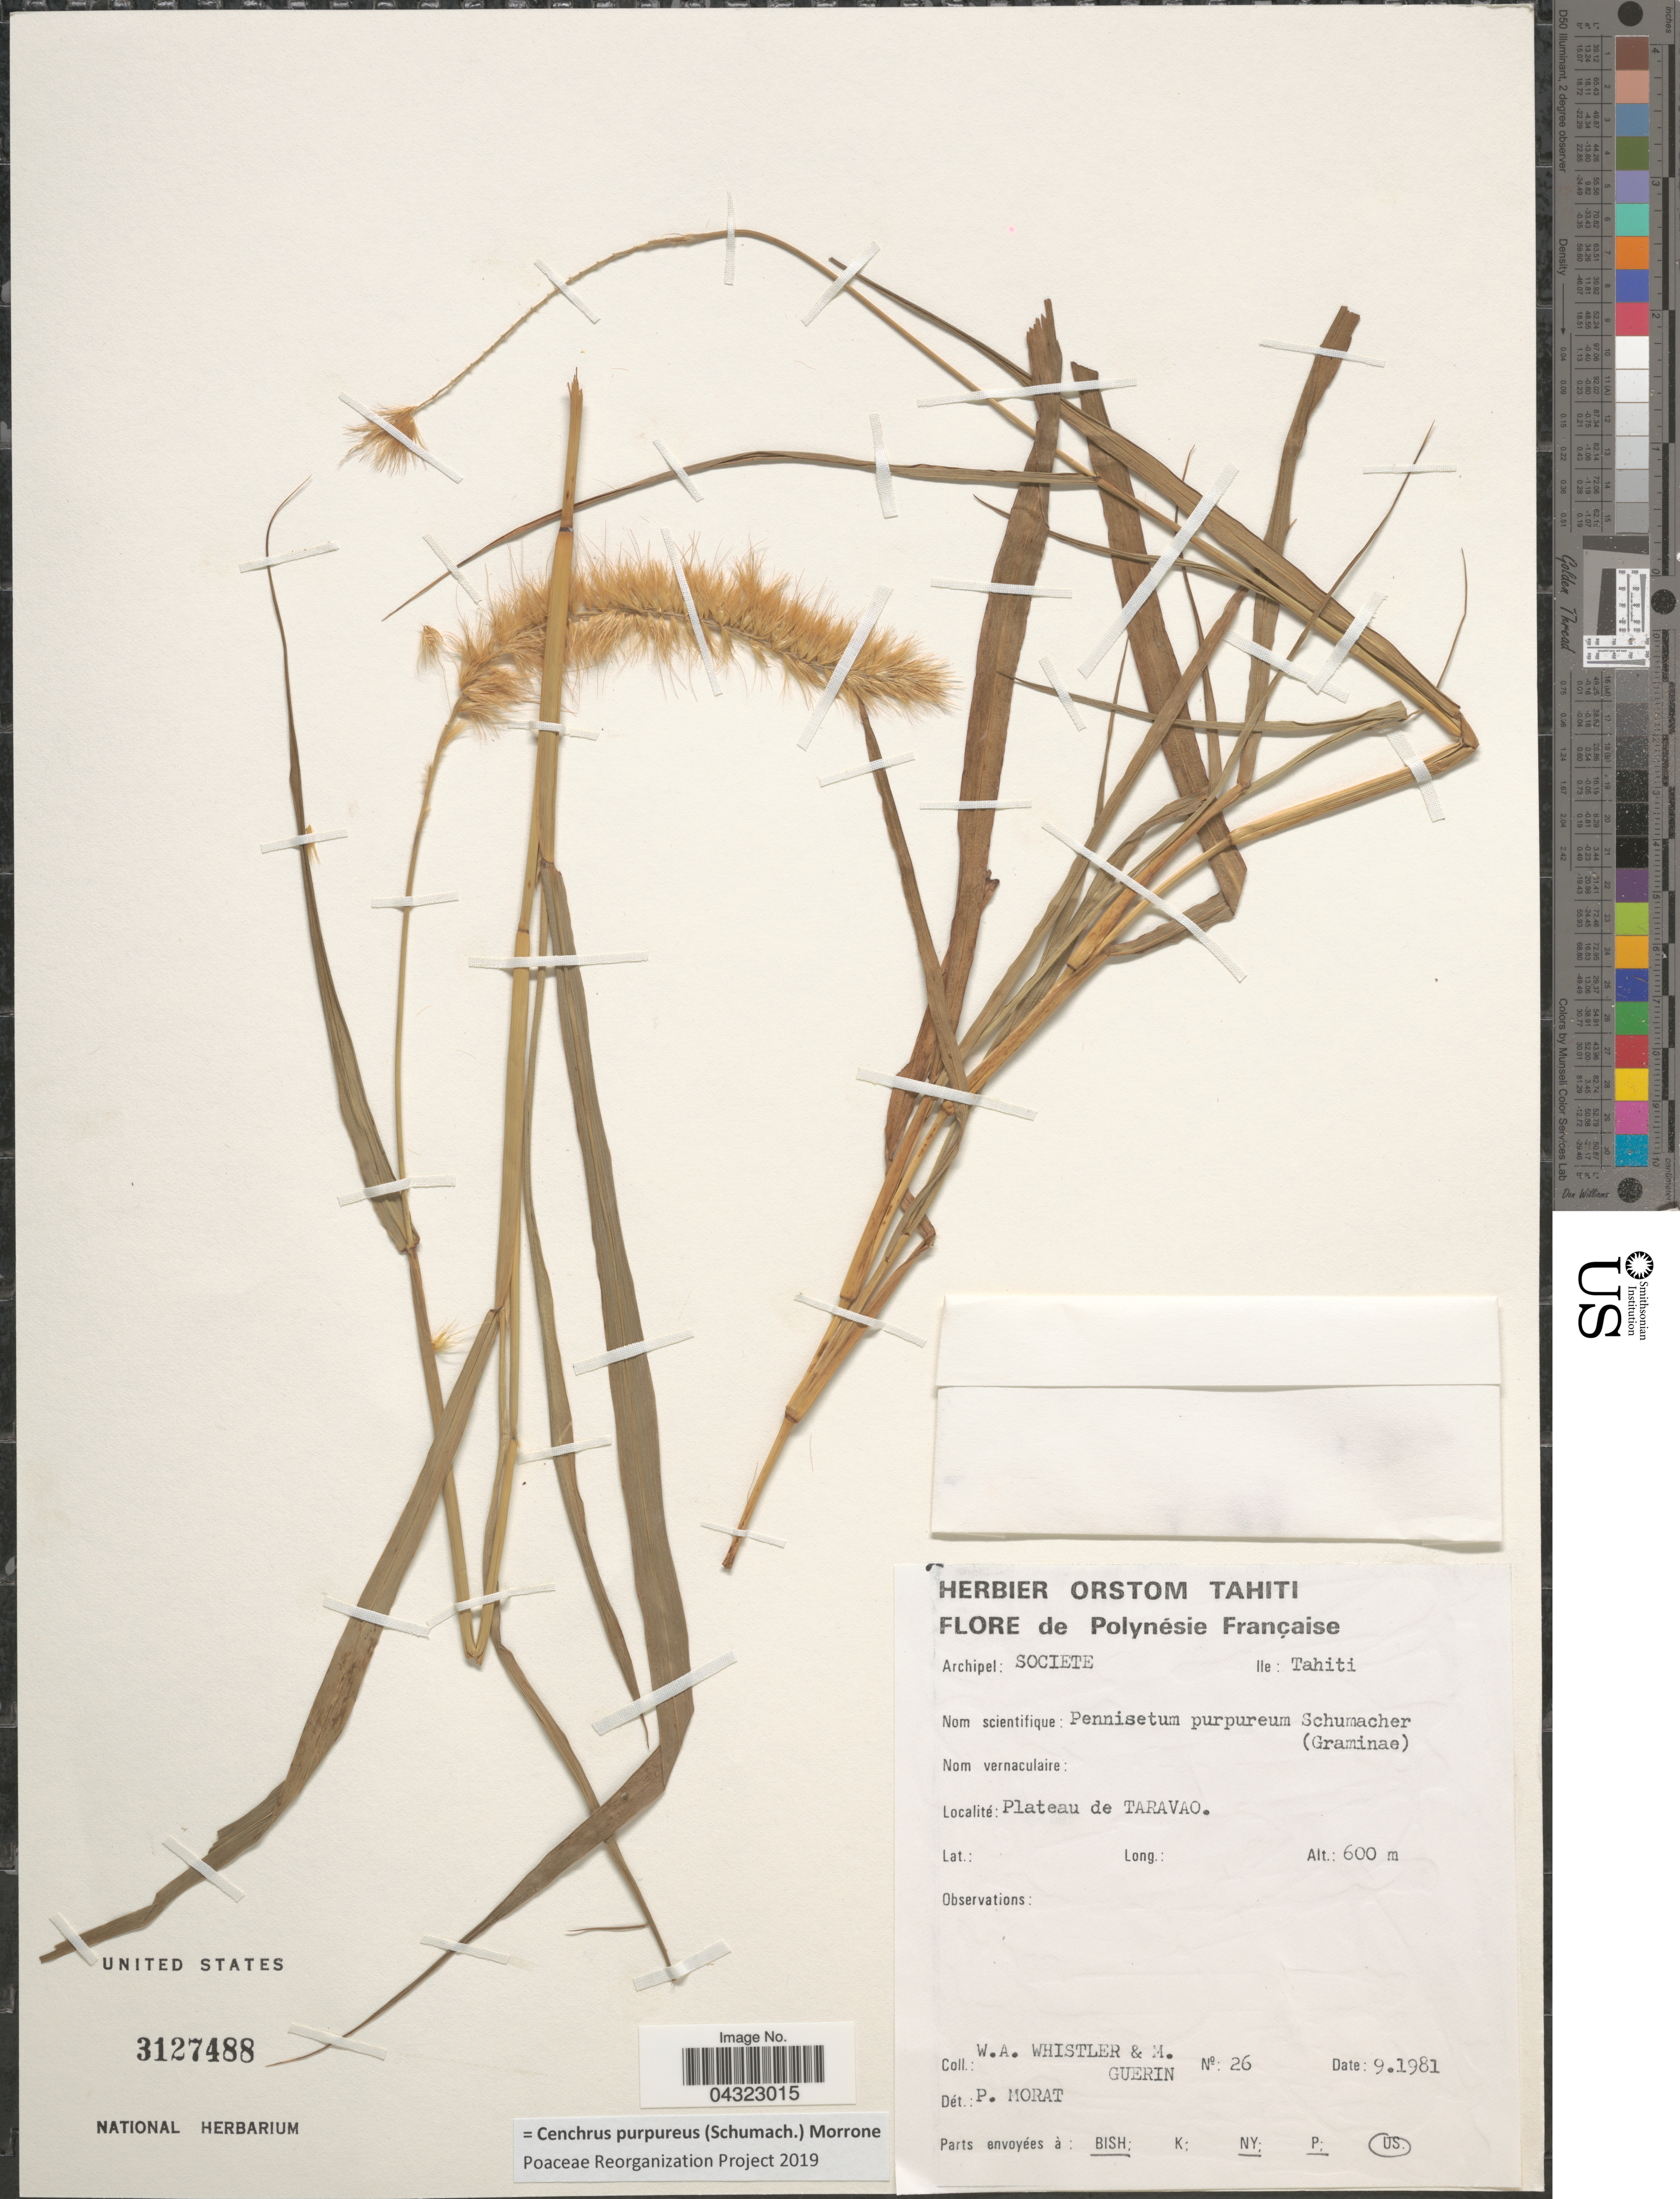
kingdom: Plantae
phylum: Tracheophyta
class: Liliopsida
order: Poales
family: Poaceae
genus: Cenchrus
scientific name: Cenchrus purpureus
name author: (Schumach.) Morrone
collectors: A. Whistler & M. Guérin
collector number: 26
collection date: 1981-09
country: French Polynesia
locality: Polynésie Française. Archipel: Societe. Ile: Tahiti. Plateau de Taravao.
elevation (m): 600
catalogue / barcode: US 3127488